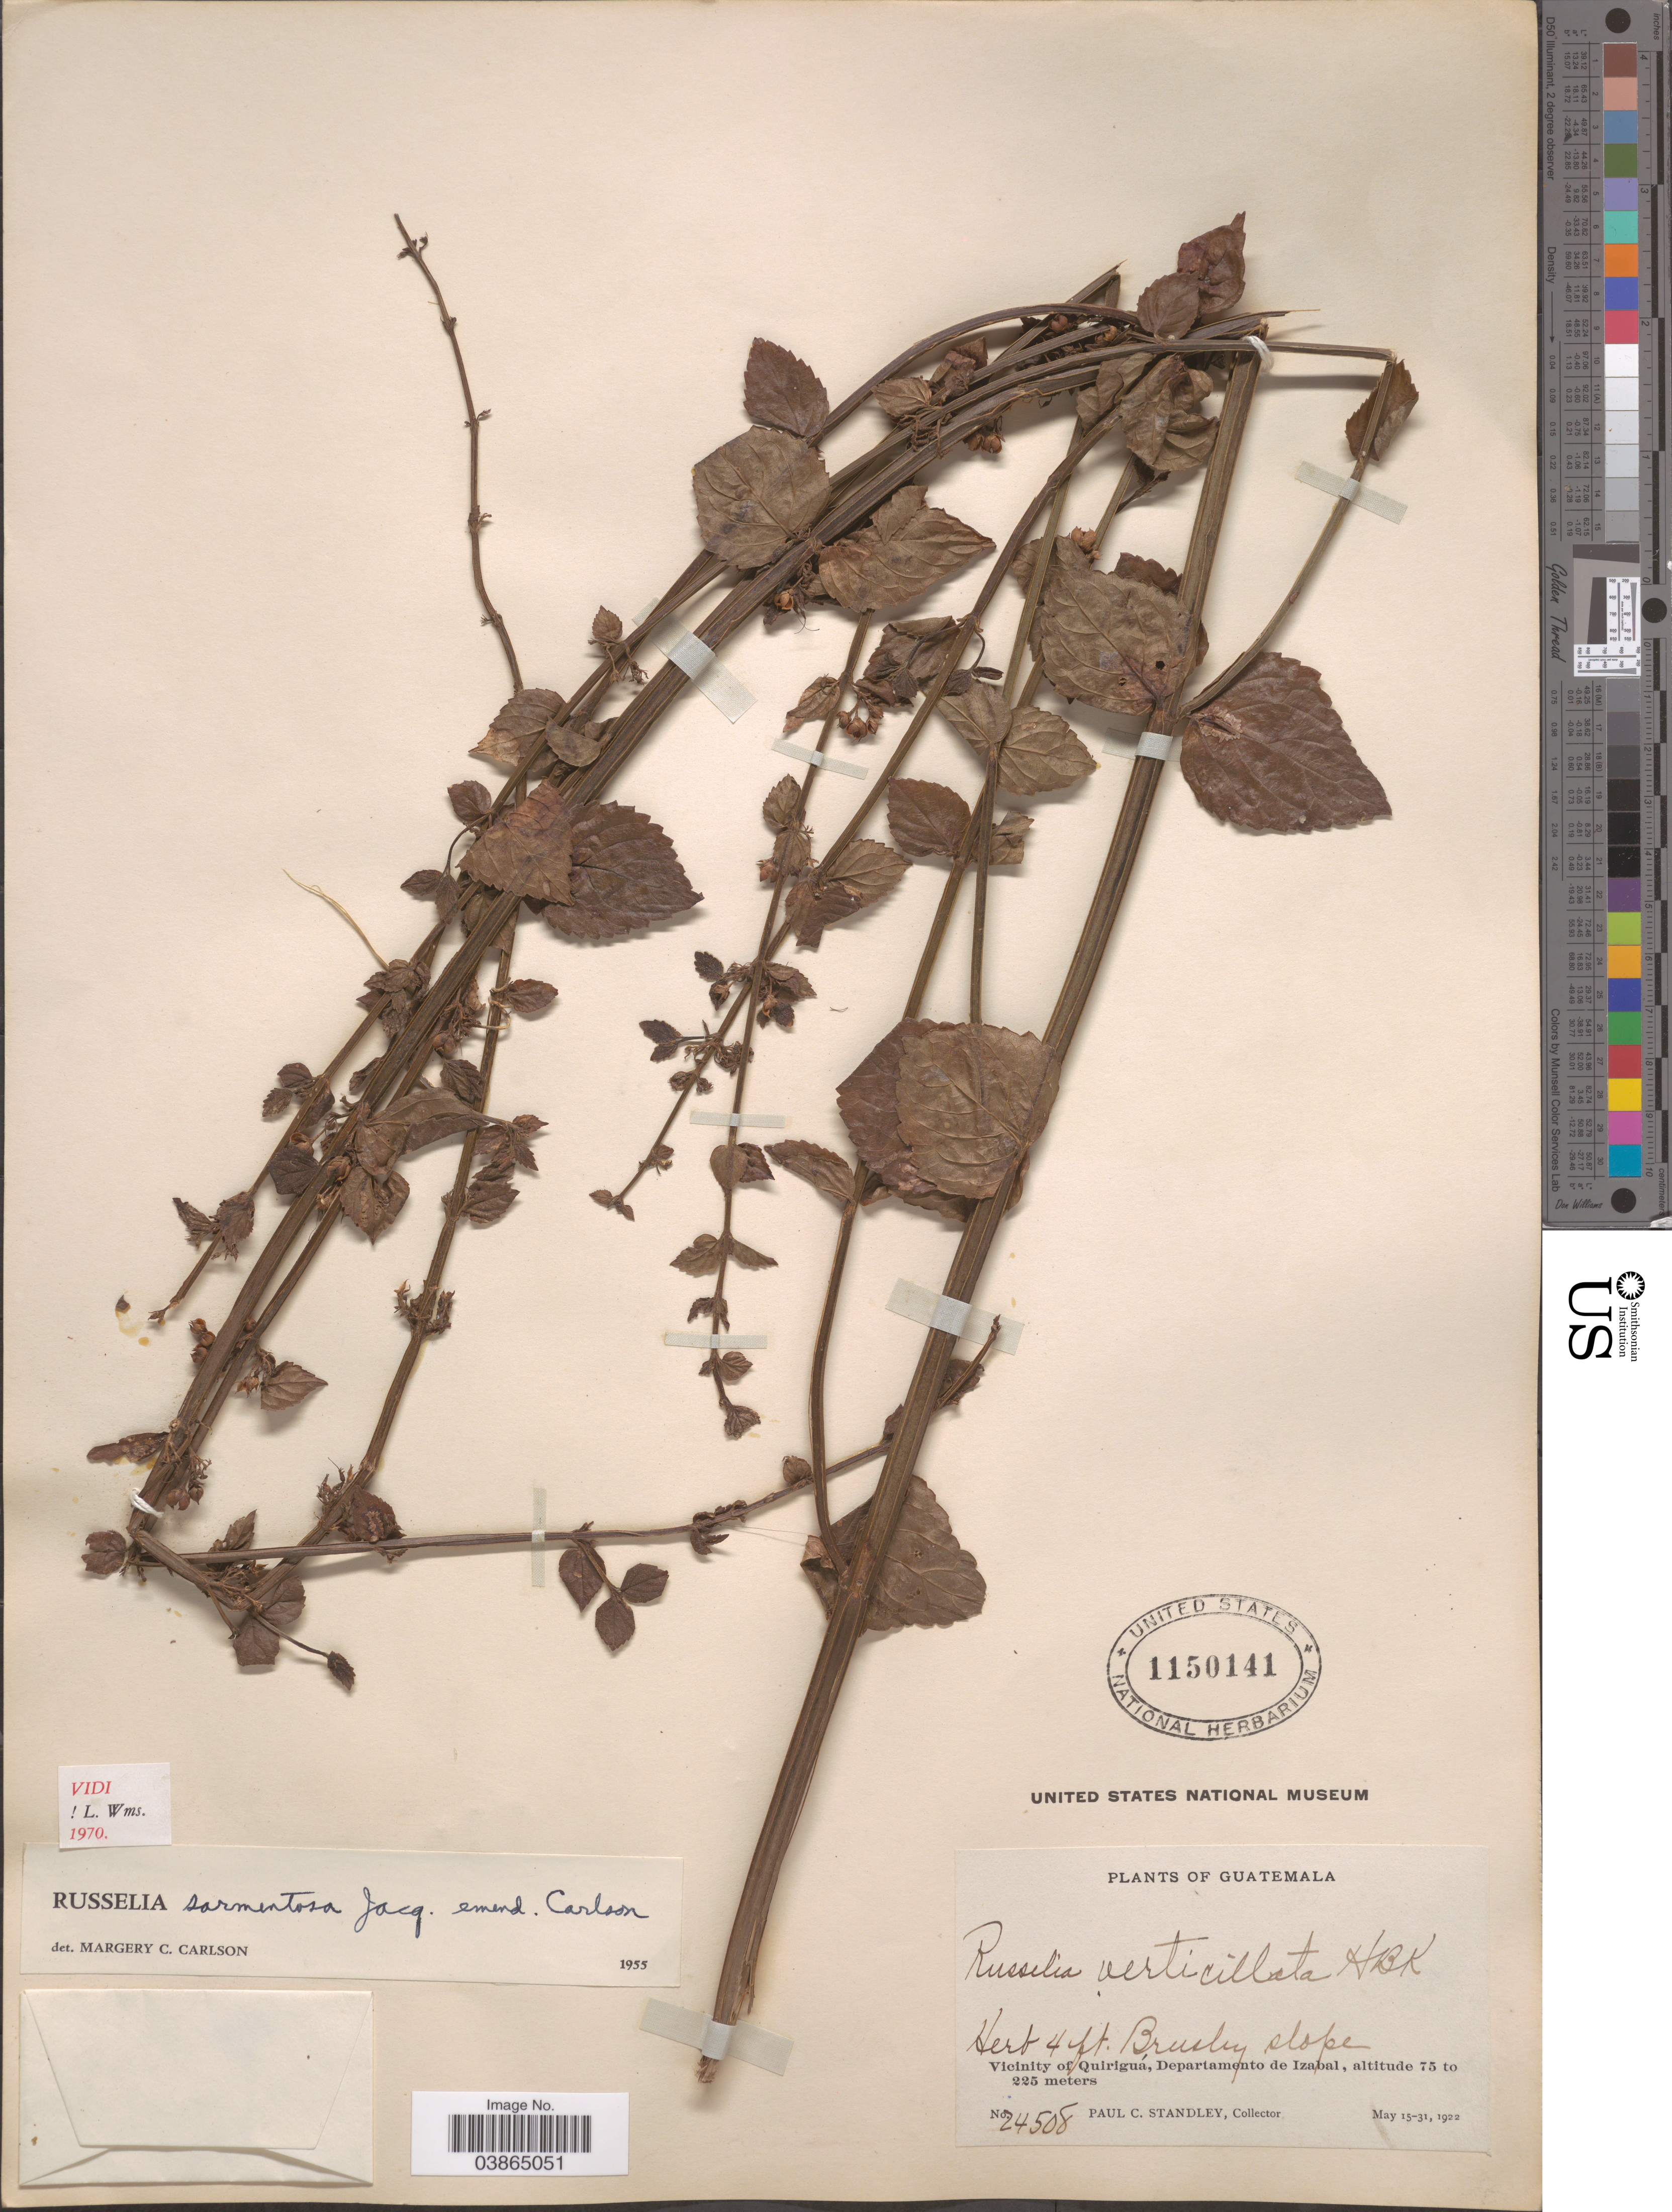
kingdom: Plantae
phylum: Tracheophyta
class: Magnoliopsida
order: Lamiales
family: Plantaginaceae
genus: Russelia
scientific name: Russelia sarmentosa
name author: Jacq.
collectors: P. C. Standley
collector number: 24508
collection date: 1922-05-15/1922-05-31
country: Guatemala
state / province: Izabal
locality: Vicinity of Quiriguá, Departamento de Izabal.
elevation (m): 75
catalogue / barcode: US 1150141